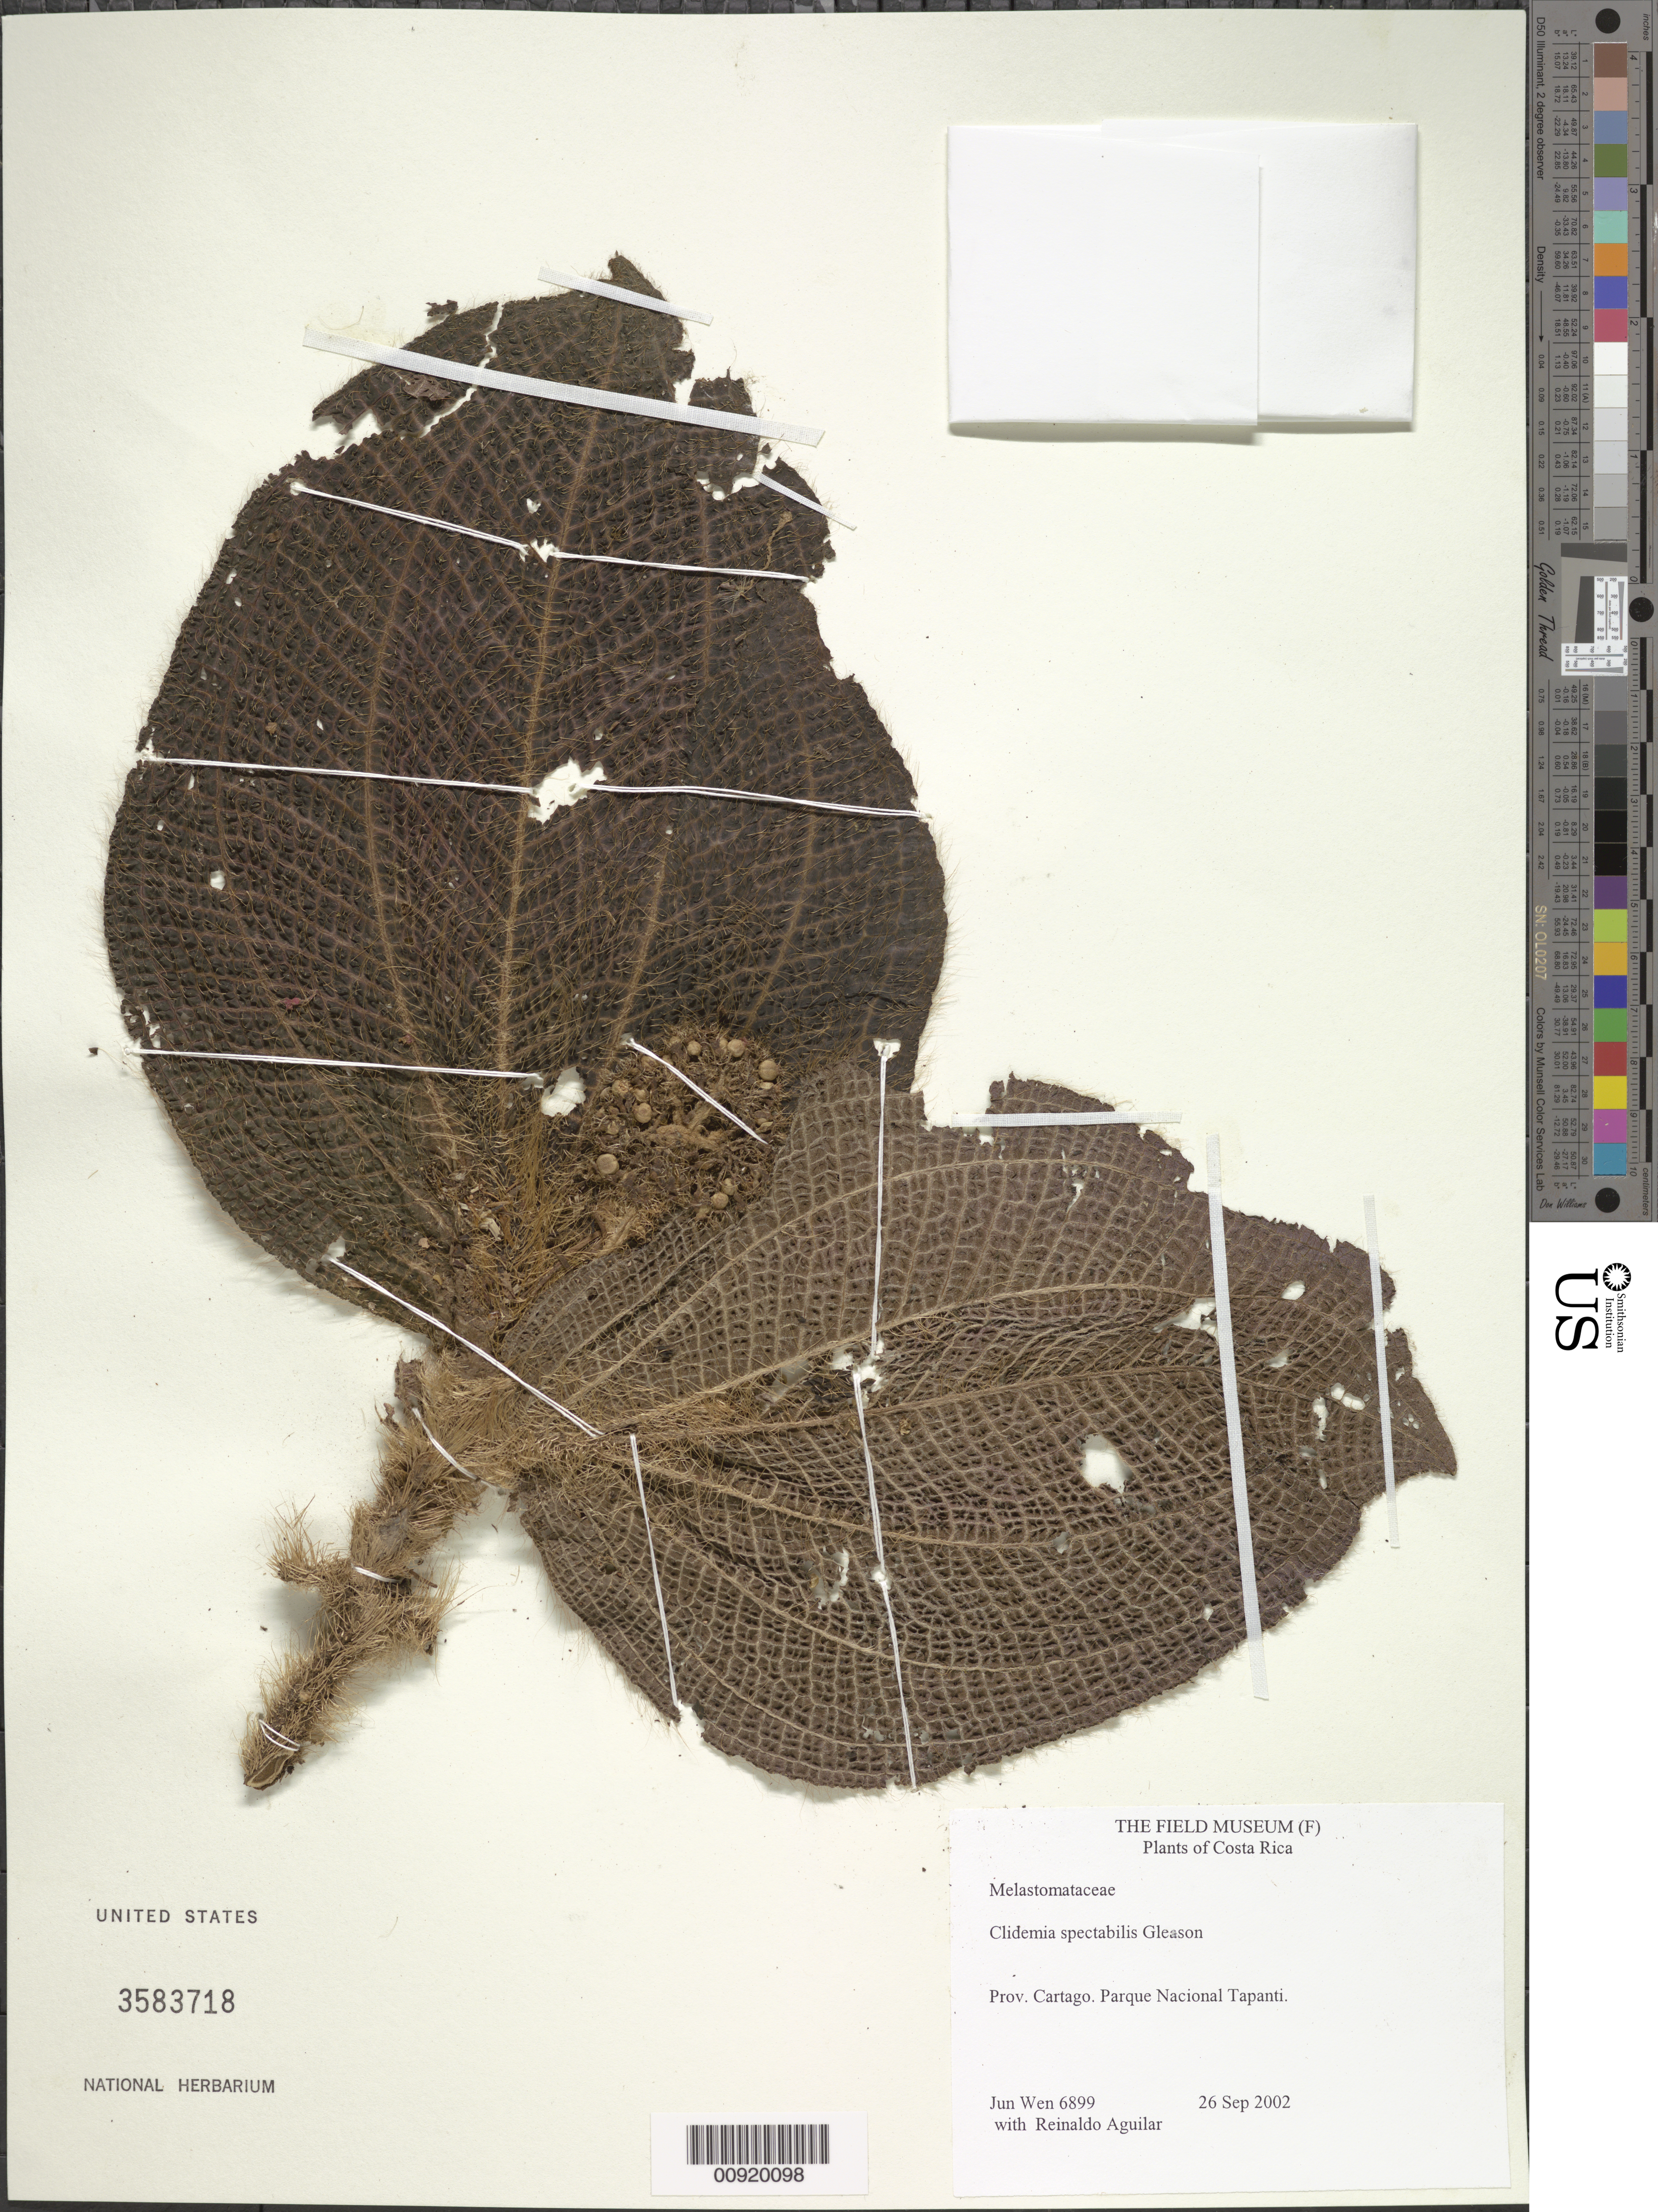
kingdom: Plantae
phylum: Tracheophyta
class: Magnoliopsida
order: Myrtales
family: Melastomataceae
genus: Clidemia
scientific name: Clidemia spectabilis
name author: Gleason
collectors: J. Wen & R. Aguilar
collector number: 6899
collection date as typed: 24 Sep 2002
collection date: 2002-09-26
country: Costa Rica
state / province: Cartago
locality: Orosi, on the road from Punzil to Parque Nacional Tapanti, ca. 2 km NE of Tanpanti, near the junction with Rio Orosi.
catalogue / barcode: US 3583718